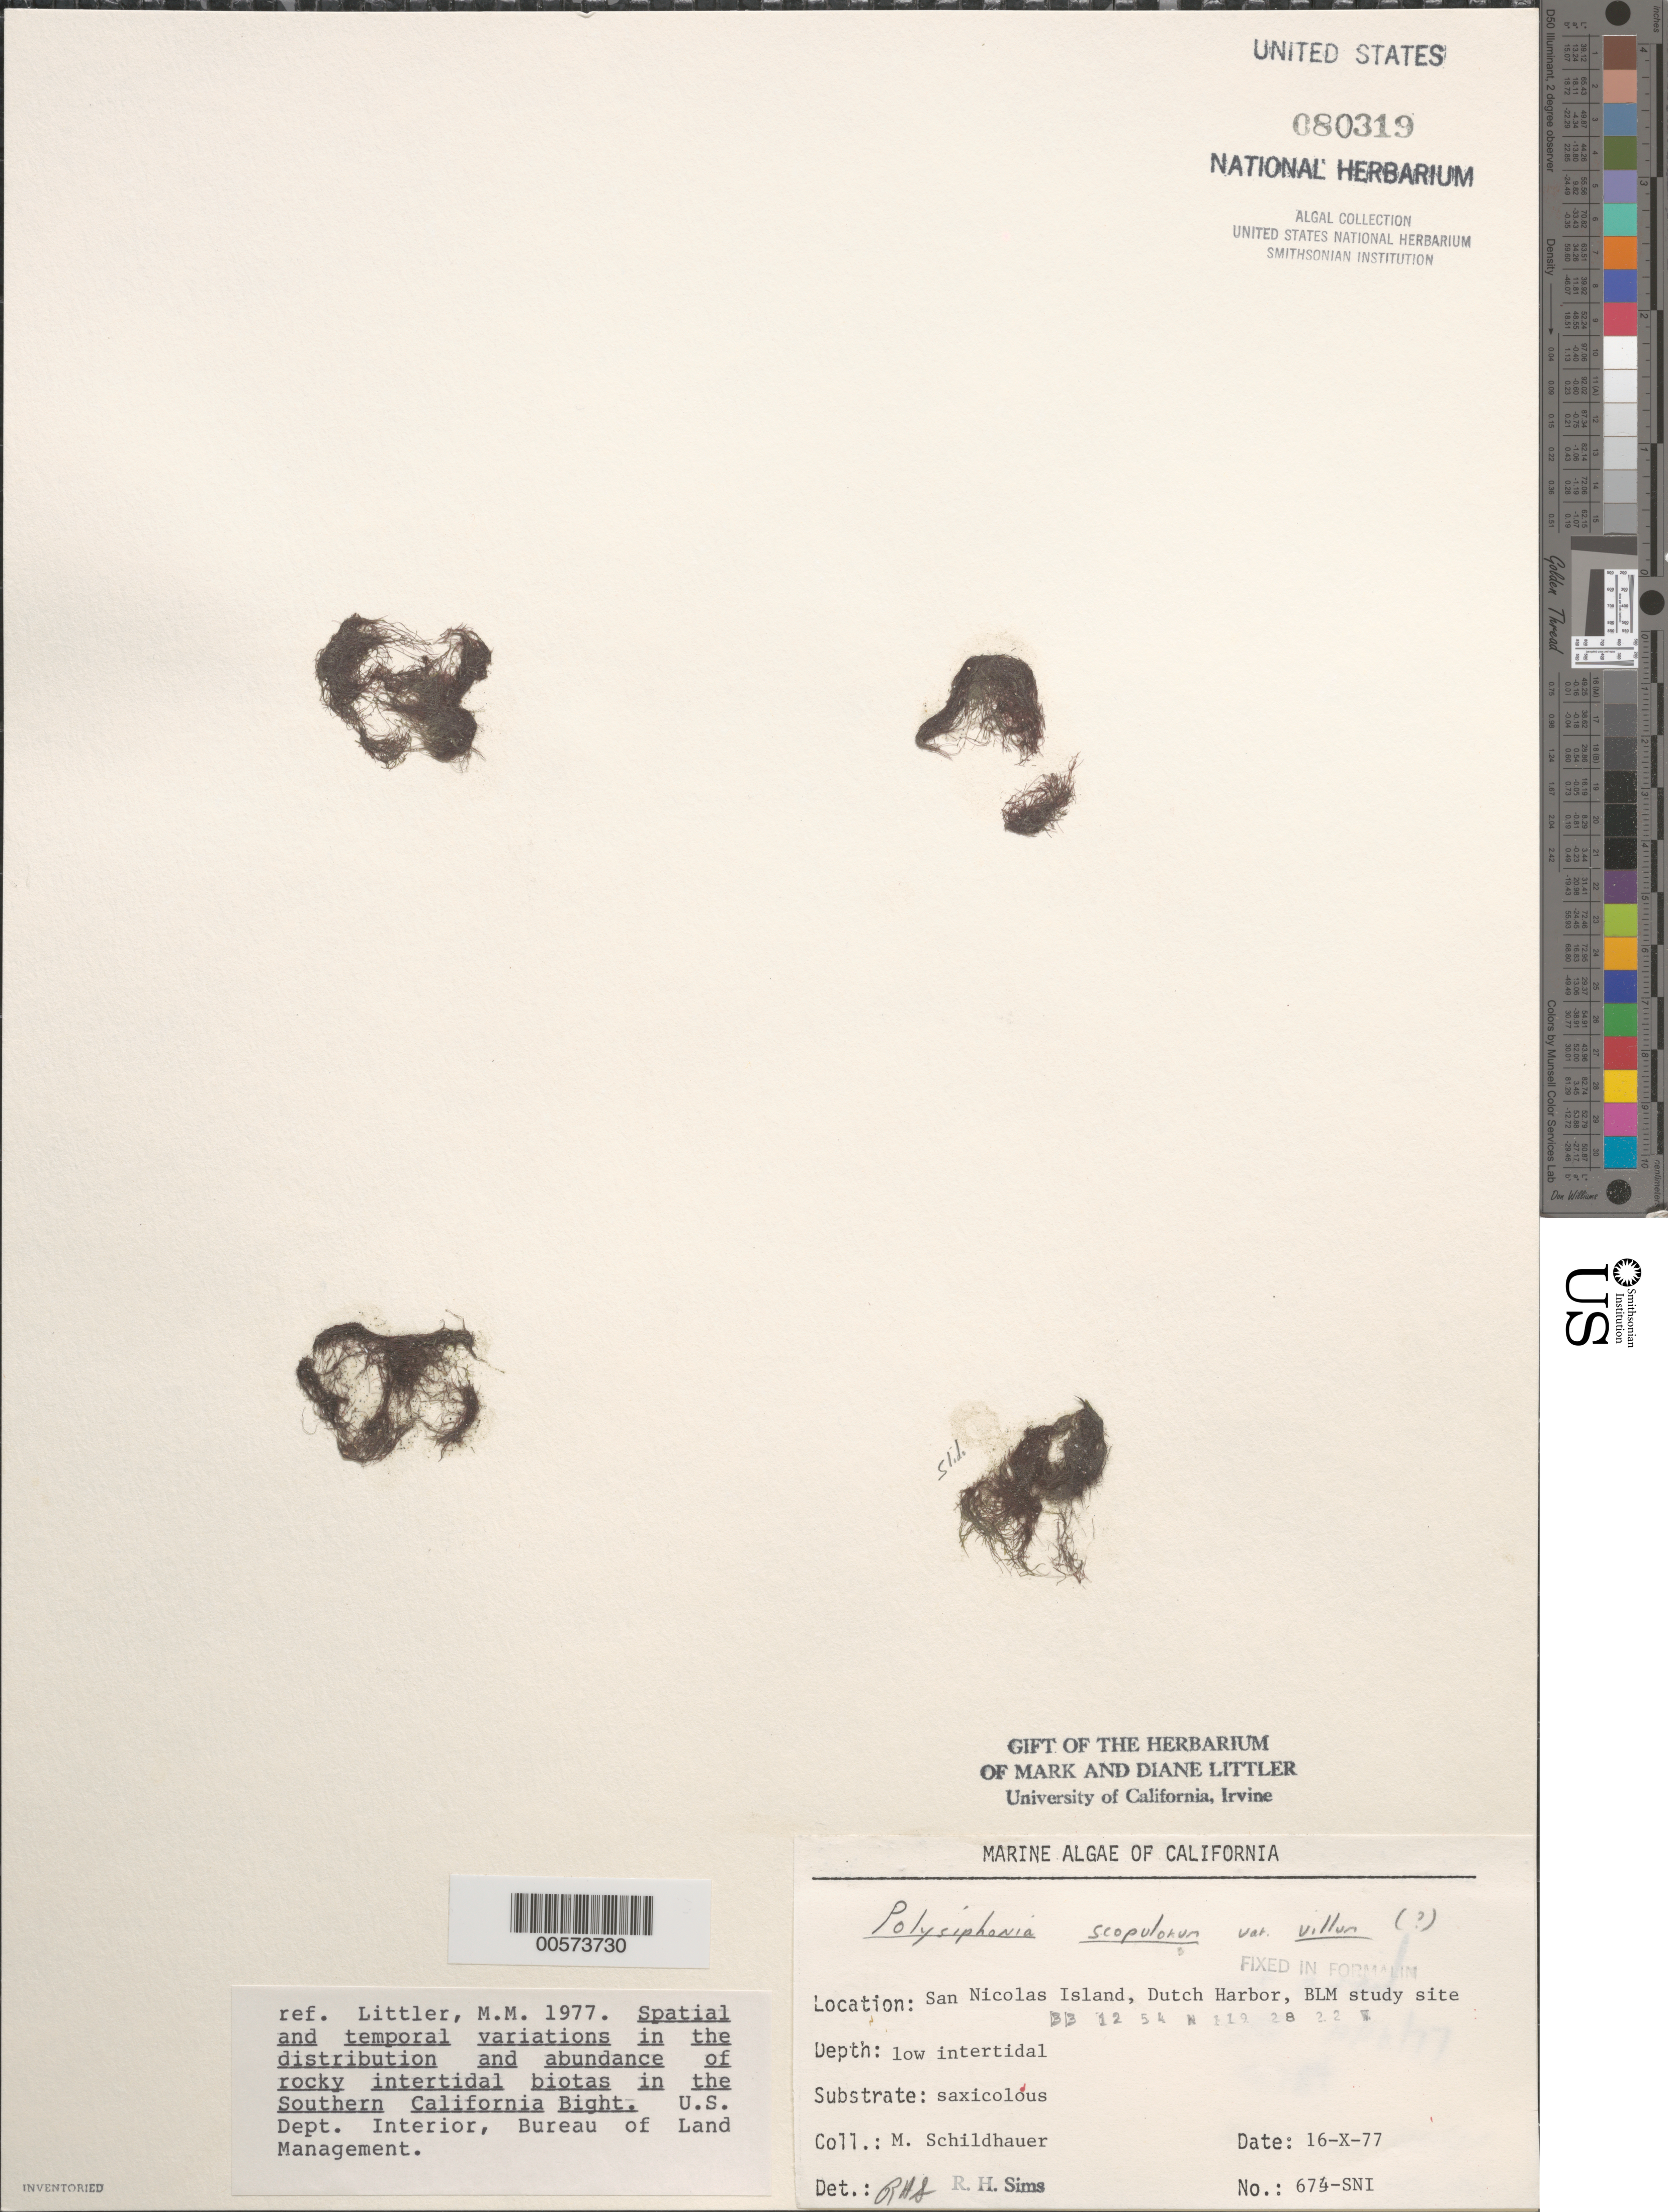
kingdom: Plantae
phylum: Rhodophyta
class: Florideophyceae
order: Ceramiales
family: Rhodomelaceae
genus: Polysiphonia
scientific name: Polysiphonia scopulorum var. villum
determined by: Sims, Robert H.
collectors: M. Schildhauer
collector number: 674-sni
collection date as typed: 16 Oct 1977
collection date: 1977-10-16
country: United States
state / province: California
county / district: Ventura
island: San Nicolas Island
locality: Dutch Harbor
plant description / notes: BLM-SOCALBIGHT Rocky Intertidal Survey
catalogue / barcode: US 80319